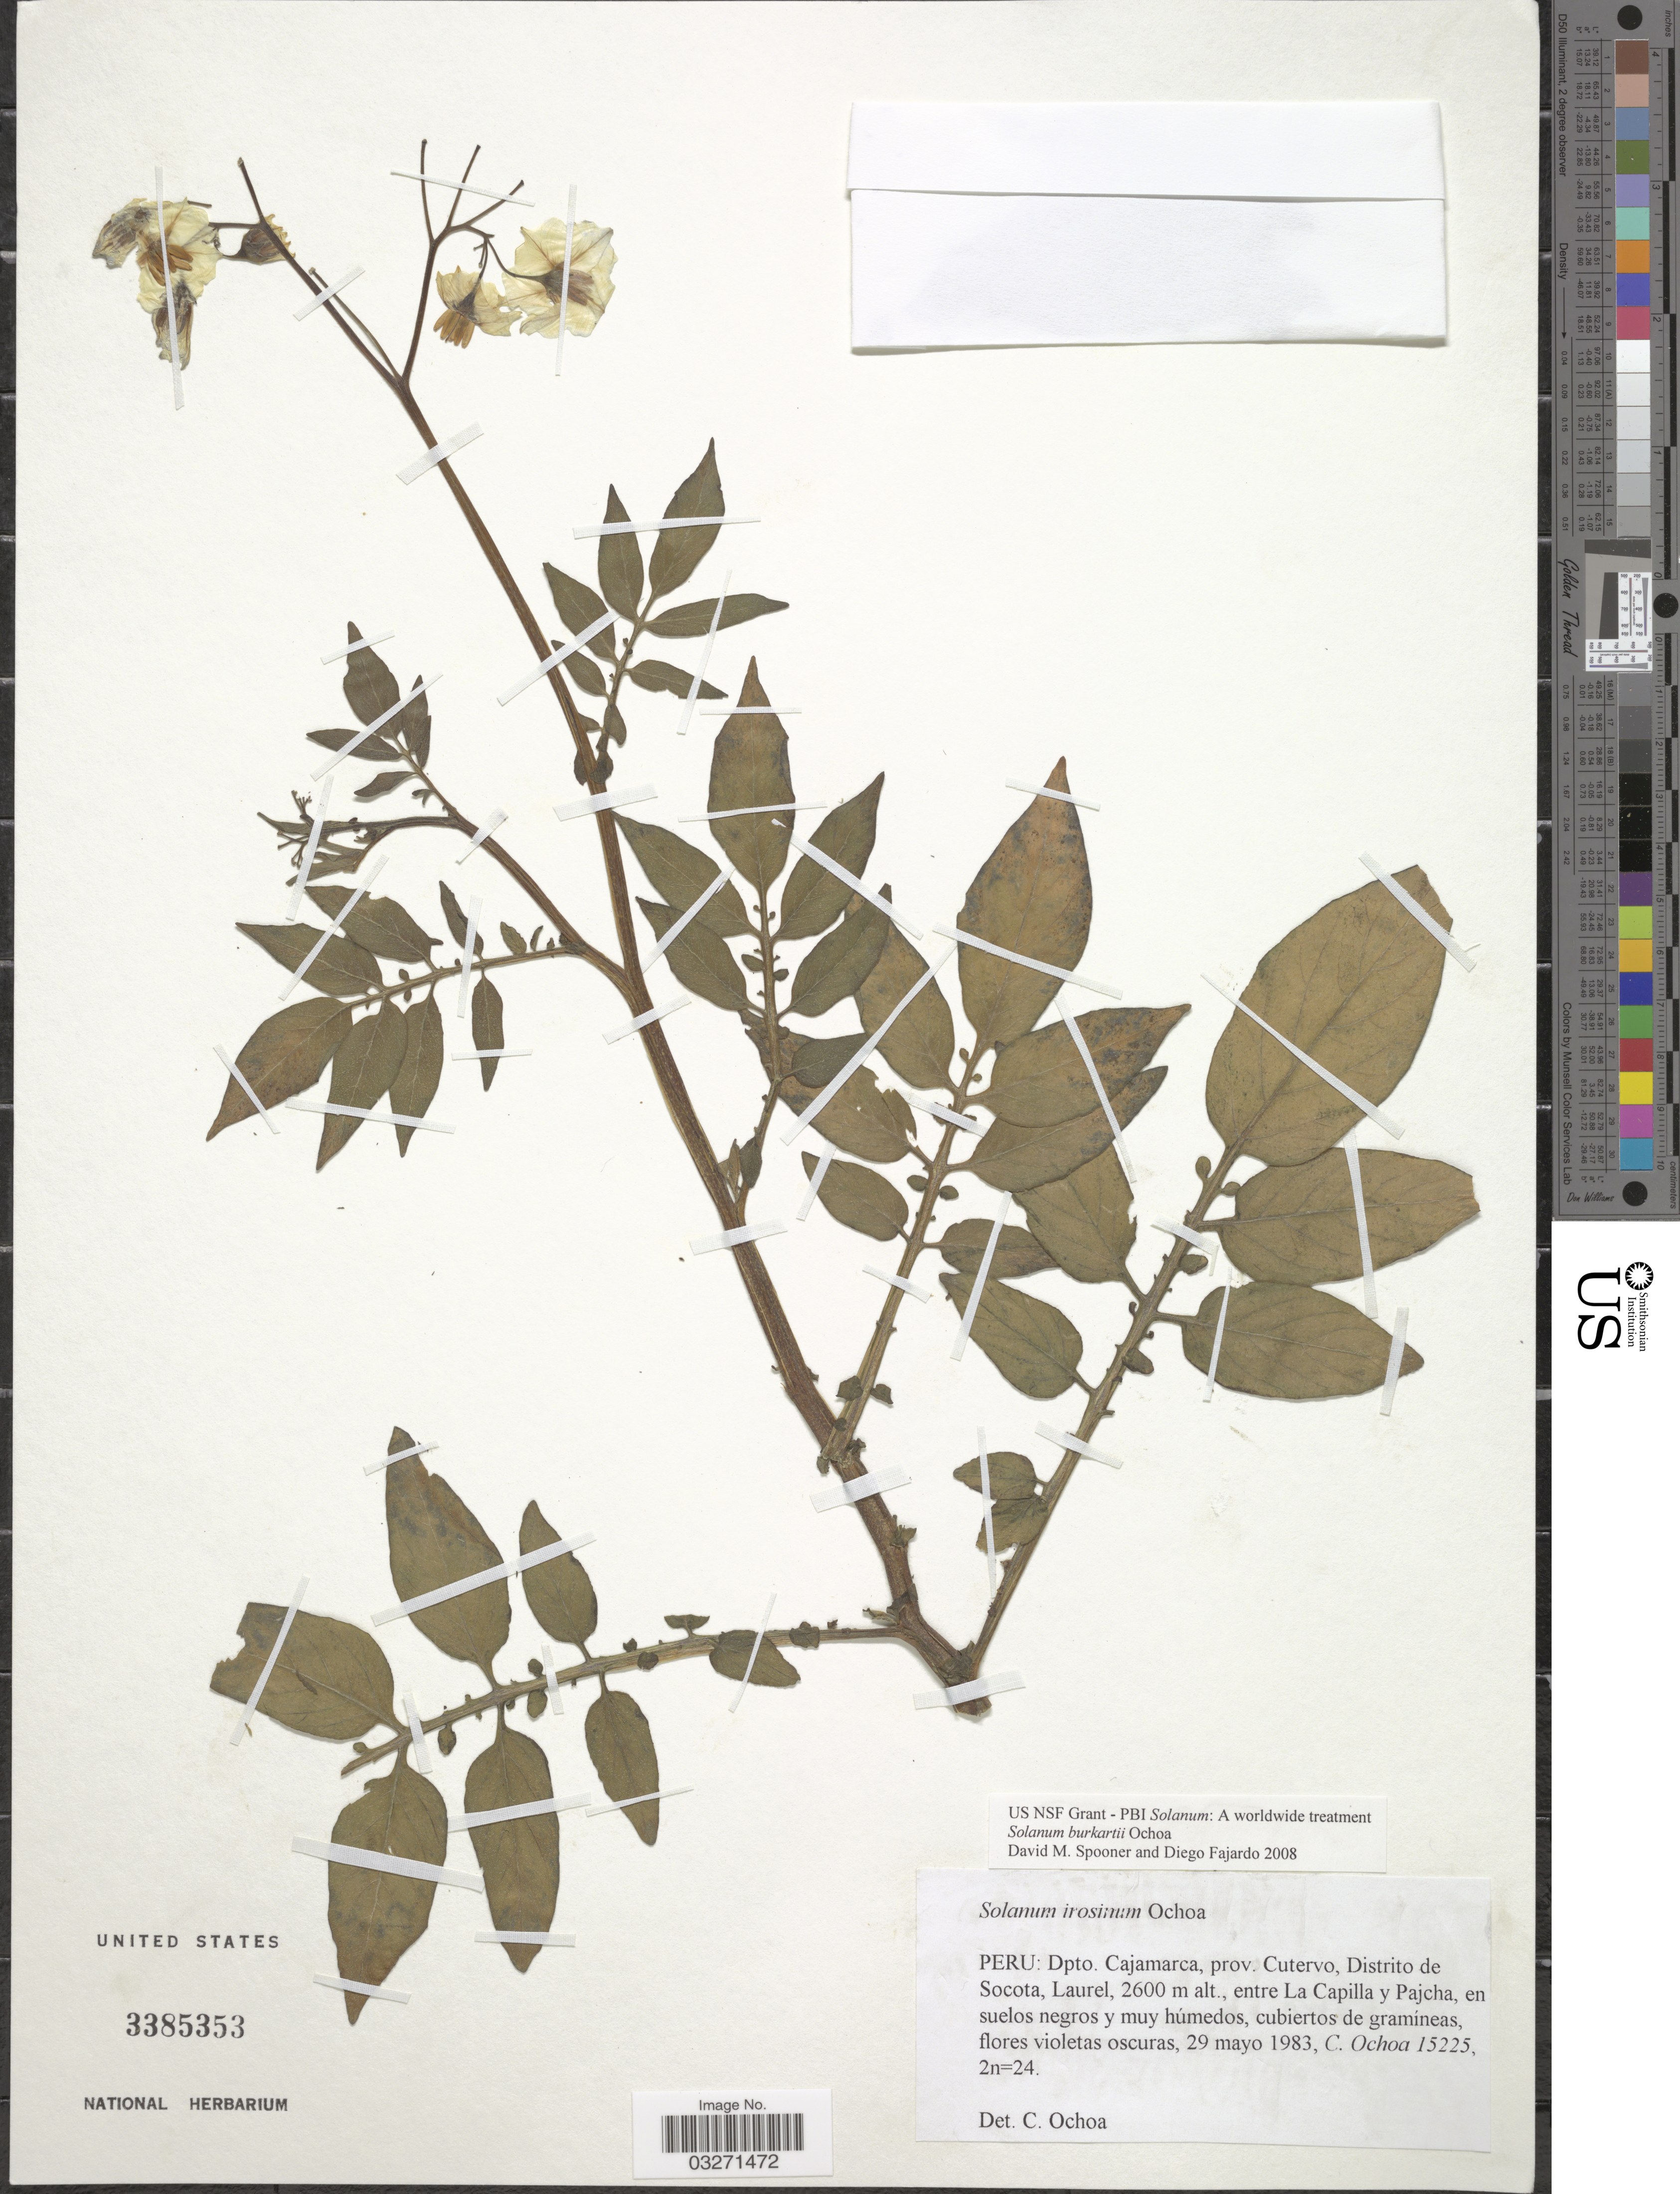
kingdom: Plantae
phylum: Tracheophyta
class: Magnoliopsida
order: Solanales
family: Solanaceae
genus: Solanum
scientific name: Solanum burkartii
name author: Ochoa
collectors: C. Ochoa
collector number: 15225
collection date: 1983-05-29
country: Peru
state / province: Cajamarca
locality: Dpto. Cajamarca, prov. Cutervo, Distrito de Socota, Laurel, entre La Capilla y Pajcha.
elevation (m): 2600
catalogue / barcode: US 3385353